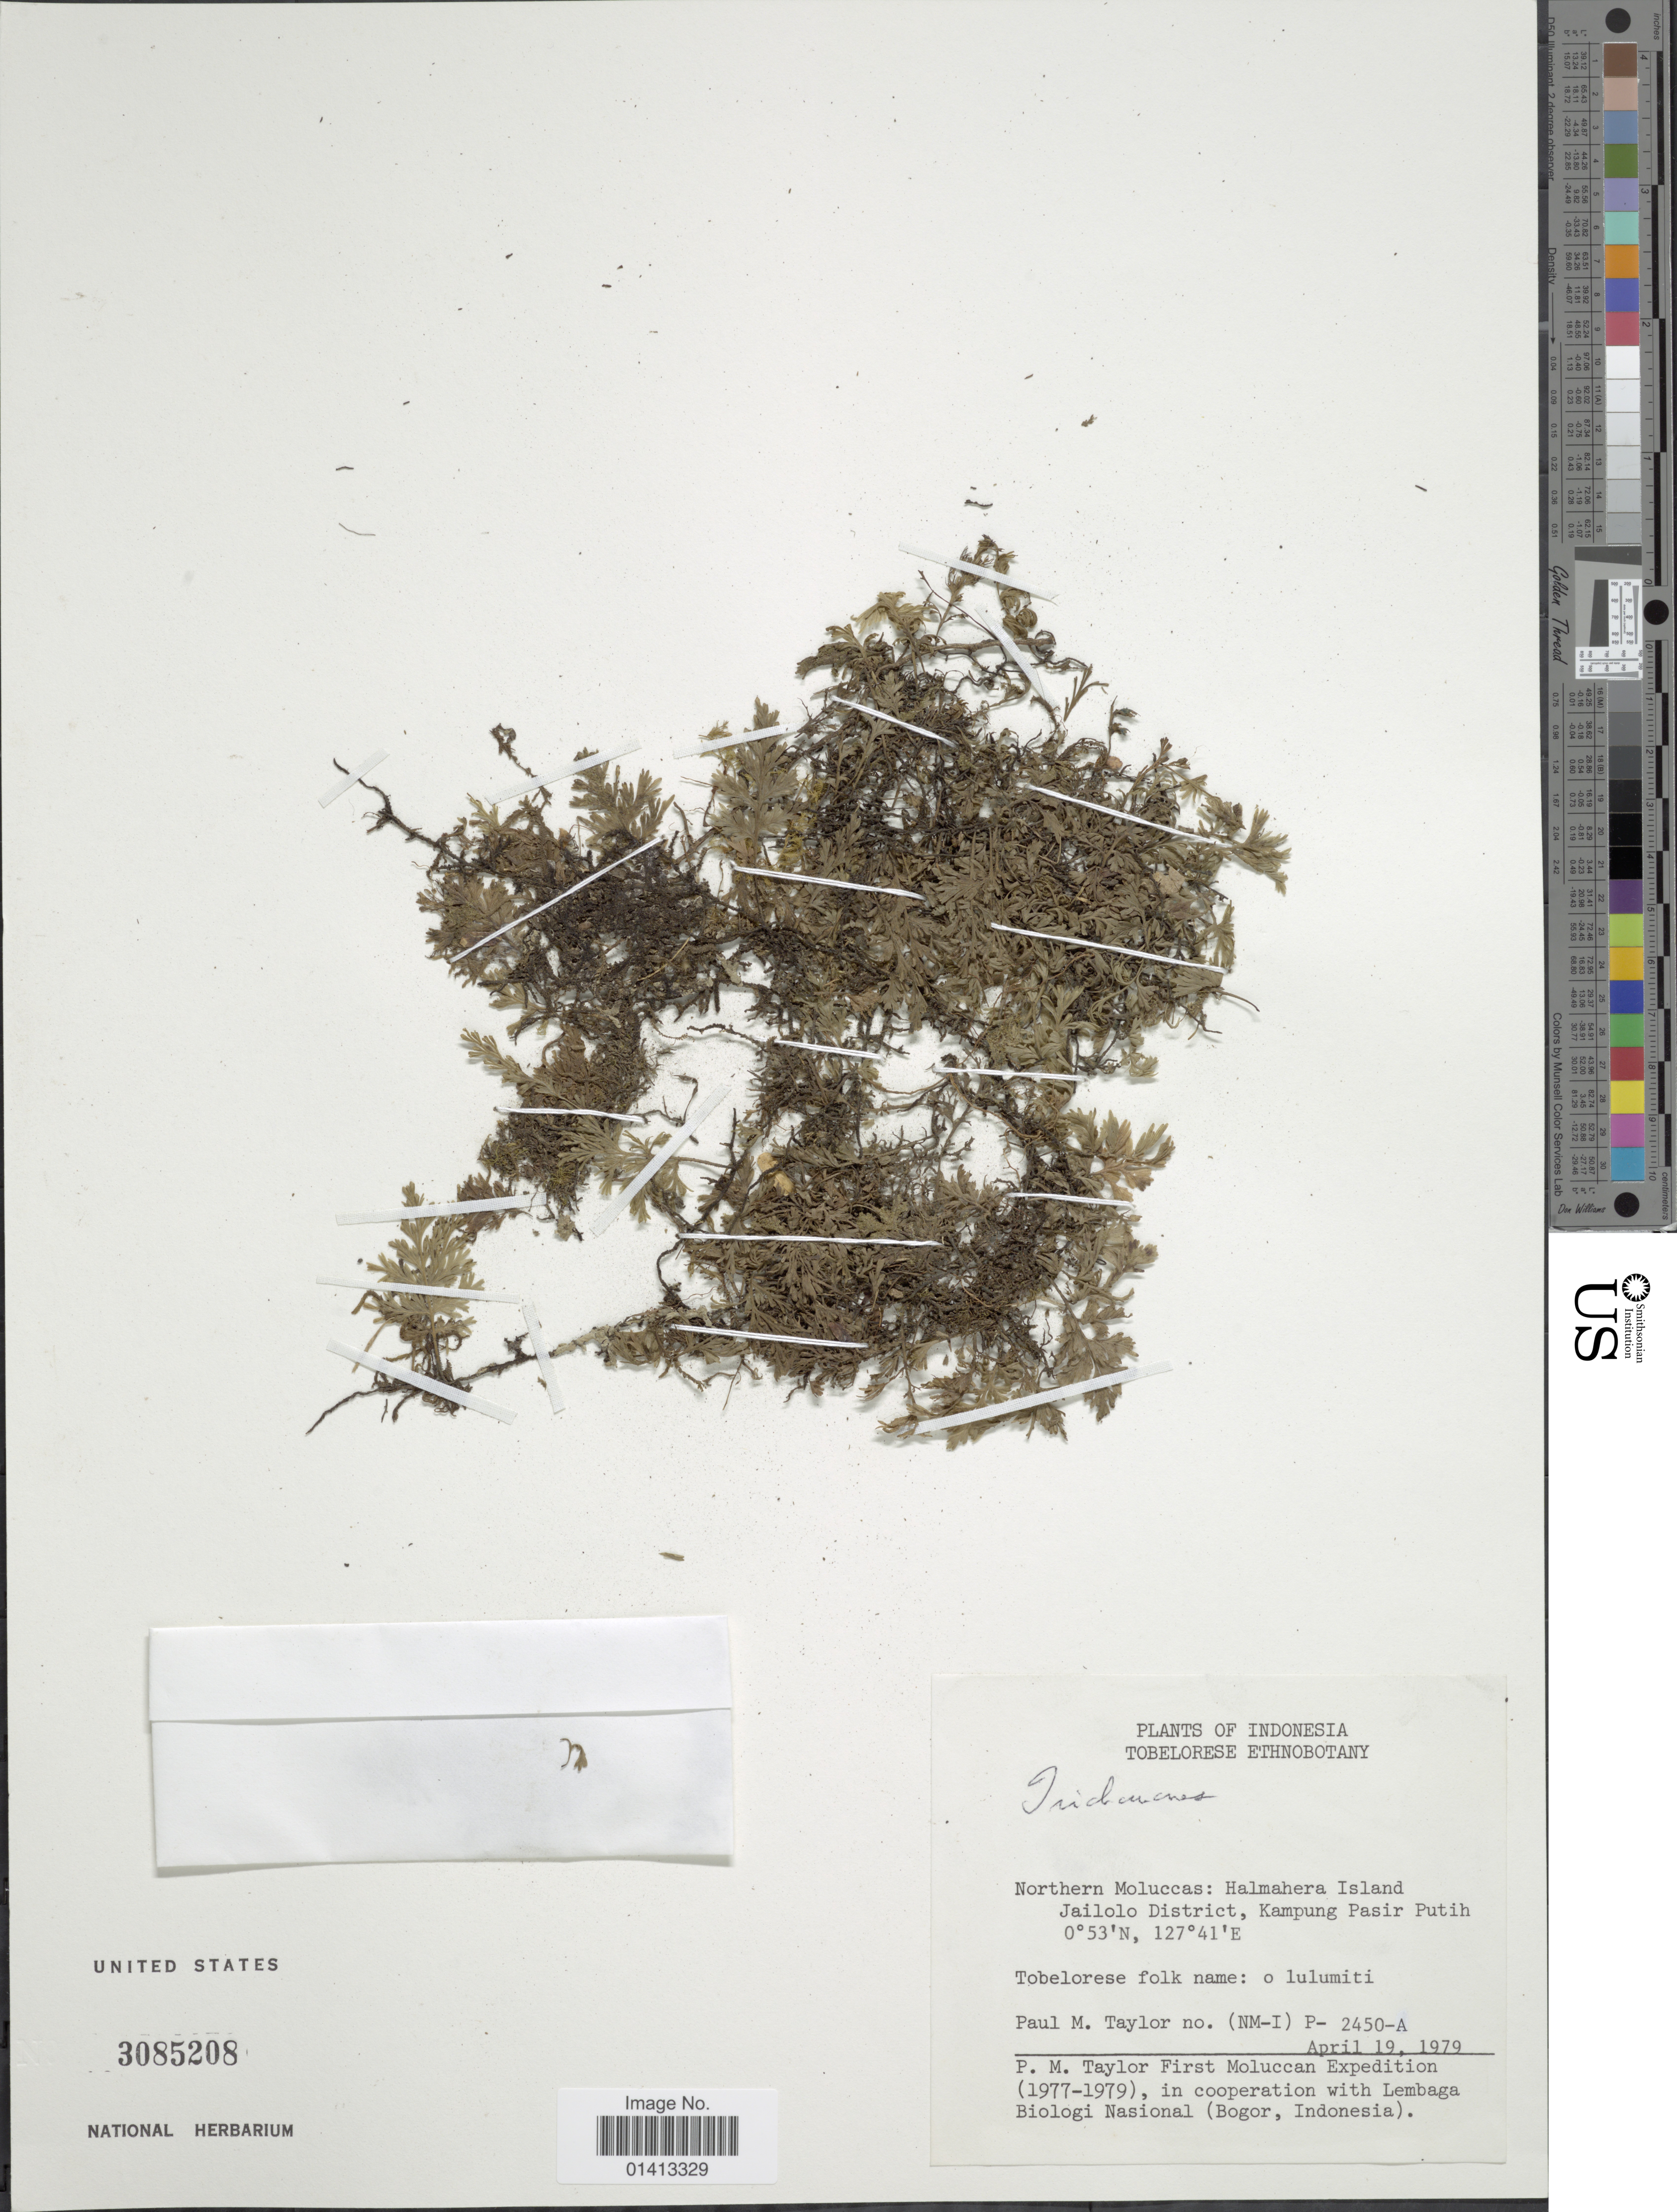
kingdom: Plantae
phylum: Tracheophyta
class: Polypodiopsida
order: Hymenophyllales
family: Hymenophyllaceae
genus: Crepidomanes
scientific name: Crepidomanes sp.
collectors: P. M. Taylor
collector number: (NM-I) P-2450-A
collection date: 1979-04-19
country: Indonesia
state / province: Maluku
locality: Northern Moluccas: Halmahera Island Jailolo District, kampung Pasir putih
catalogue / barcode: US 3085208